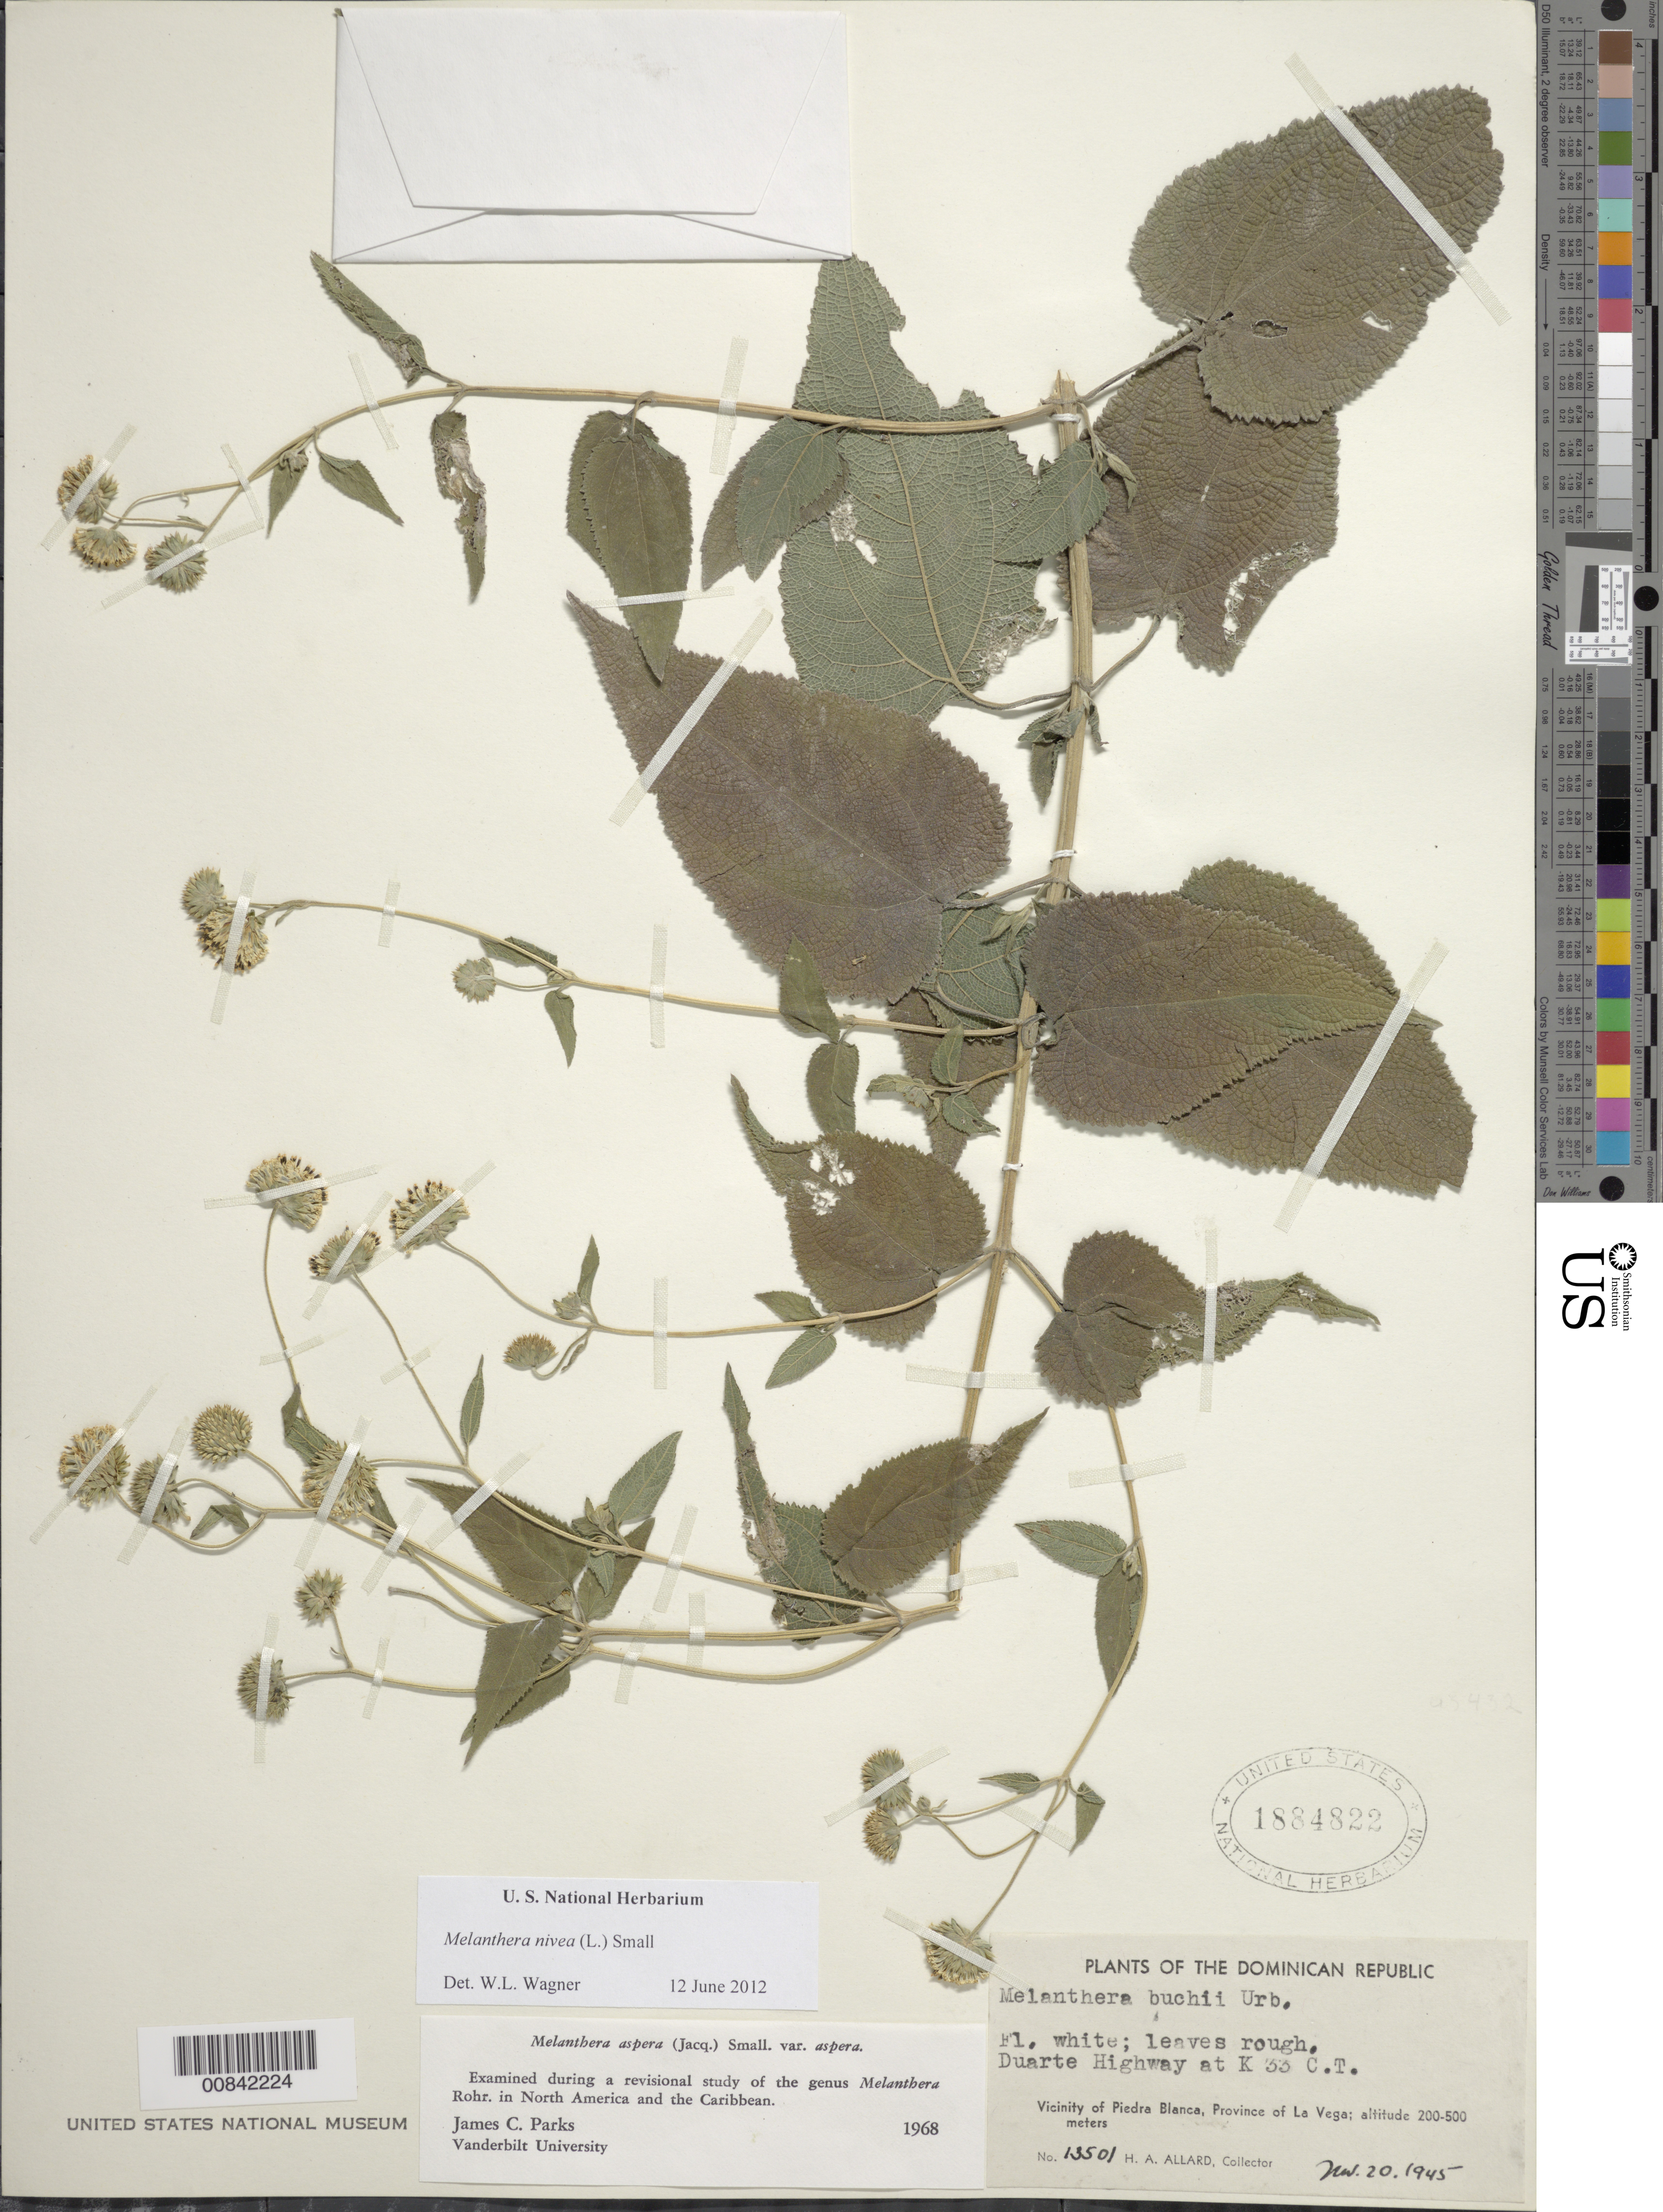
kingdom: Plantae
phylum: Tracheophyta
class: Magnoliopsida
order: Asterales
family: Asteraceae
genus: Melanthera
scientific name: Melanthera nivea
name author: (L.) Small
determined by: Parks, J. C.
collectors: H. A. Allard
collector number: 13501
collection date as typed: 20 Nov 1945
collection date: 1945-11-20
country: Dominican Republic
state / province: La Vega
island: Hispaniola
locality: Vicinity of Piedra Blanca, Duarte Highway at k 33 C.T.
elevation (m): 200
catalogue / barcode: US 1884822